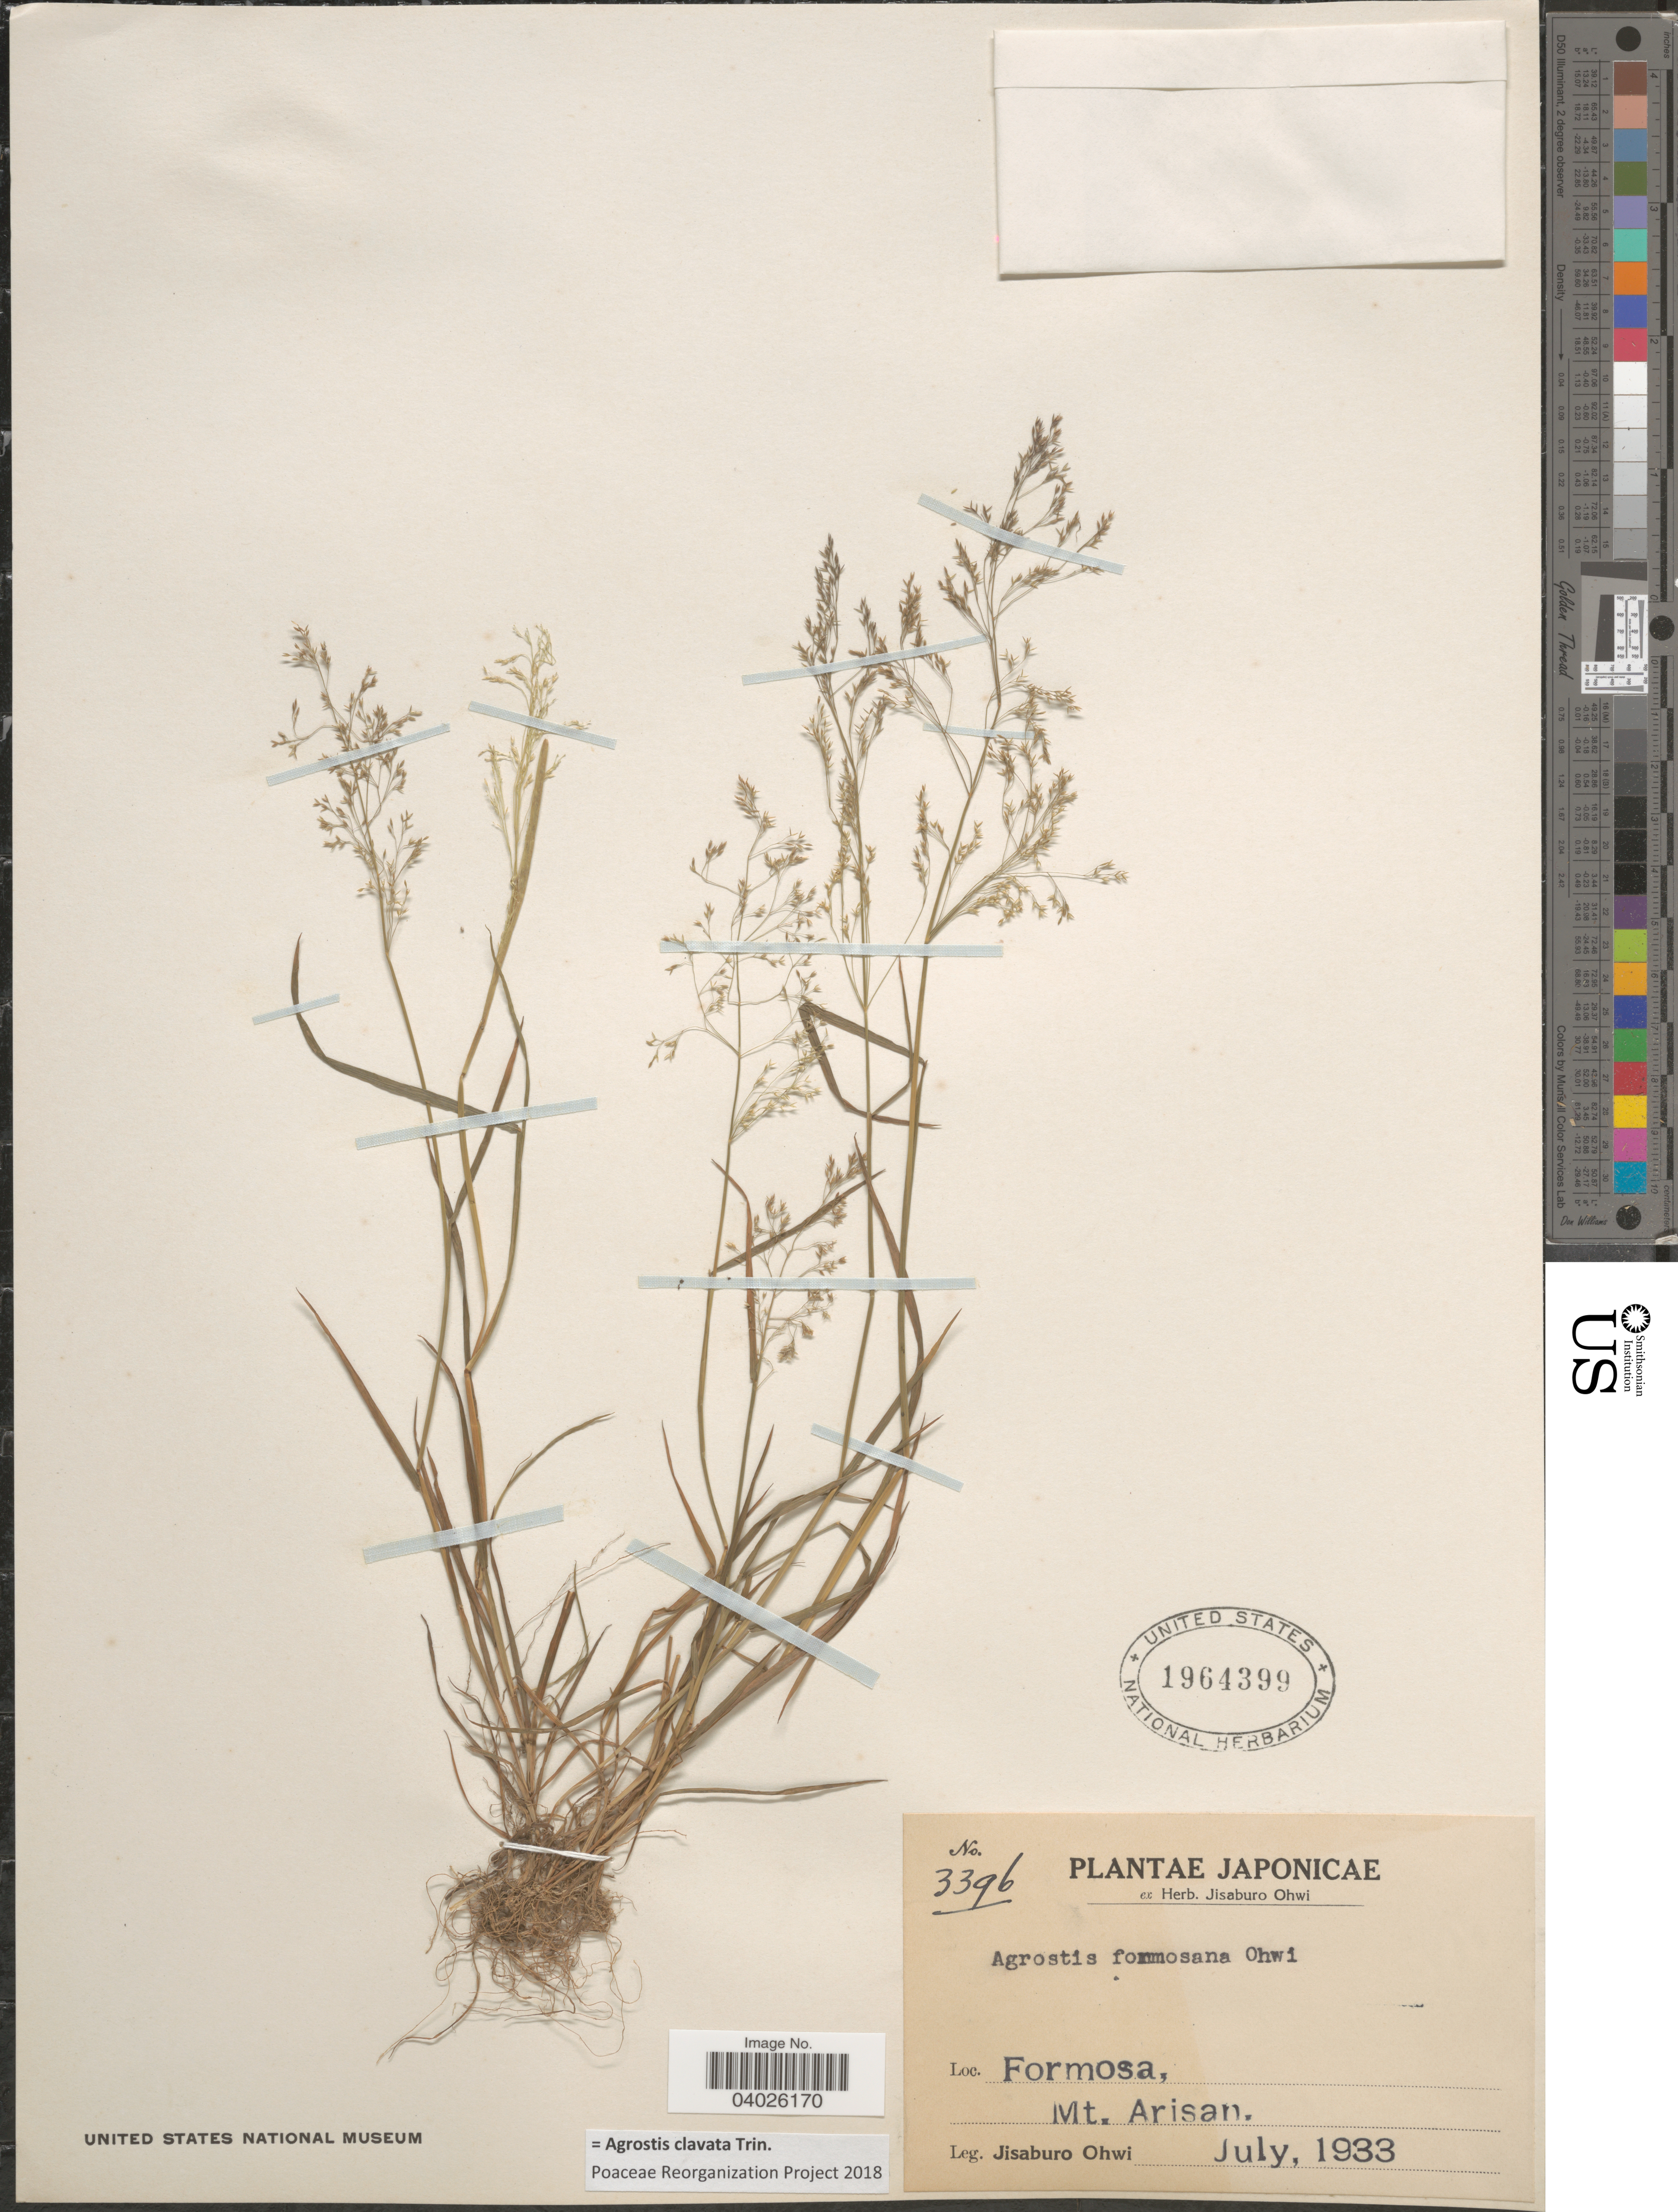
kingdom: Plantae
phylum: Tracheophyta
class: Liliopsida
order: Poales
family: Poaceae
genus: Agrostis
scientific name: Agrostis clavata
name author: Trin.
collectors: J. Ohwi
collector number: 3396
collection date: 1933-07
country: Taiwan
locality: Formosa. Mt. Arisan.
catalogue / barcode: US 1964399